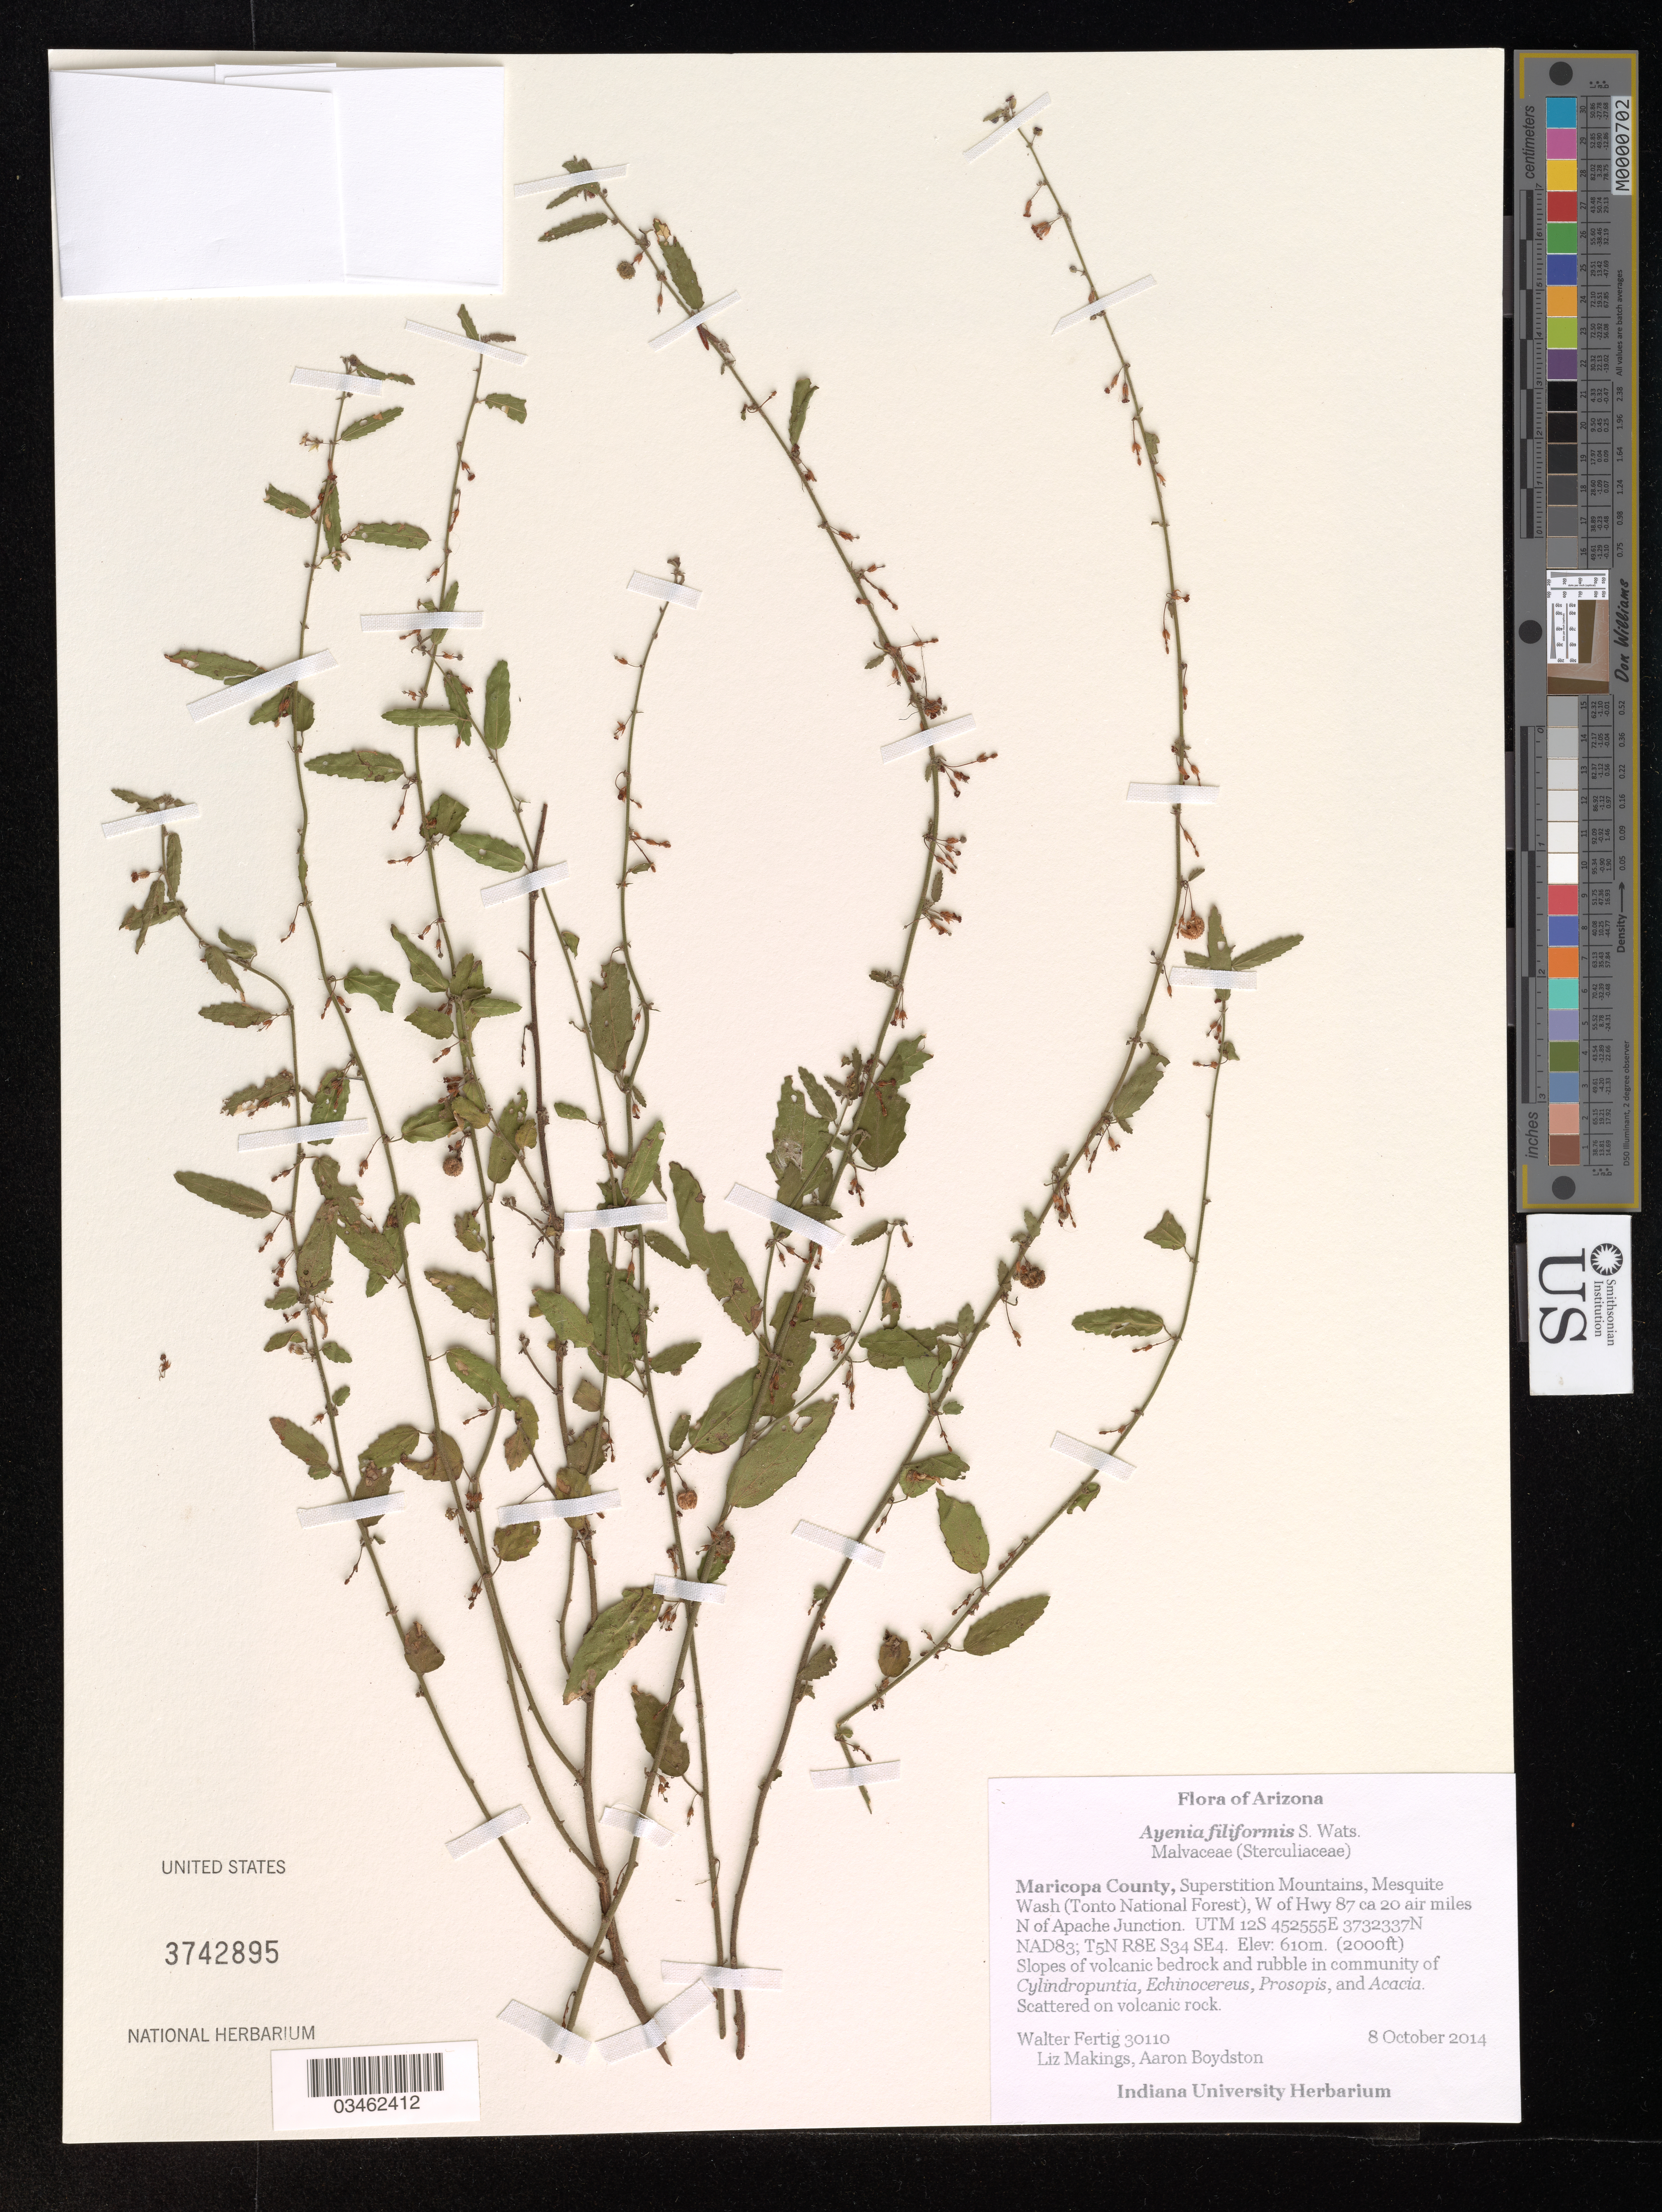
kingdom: Plantae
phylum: Tracheophyta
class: Magnoliopsida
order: Malvales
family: Malvaceae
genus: Ayenia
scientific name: Ayenia filiformis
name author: S. Watson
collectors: W. Fertig & L. Makings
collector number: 30110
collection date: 2014-10-08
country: United States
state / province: Arizona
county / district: Maricopa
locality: Maricopa County, Superstition Mountains, Mesquite Wash (Tonto National Forest), W of Hwy 87 ca 20 air miles N of Apache Junction. UTM 12S NAD83; T5N R8E S34 SE4.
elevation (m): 610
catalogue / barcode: US 3742895